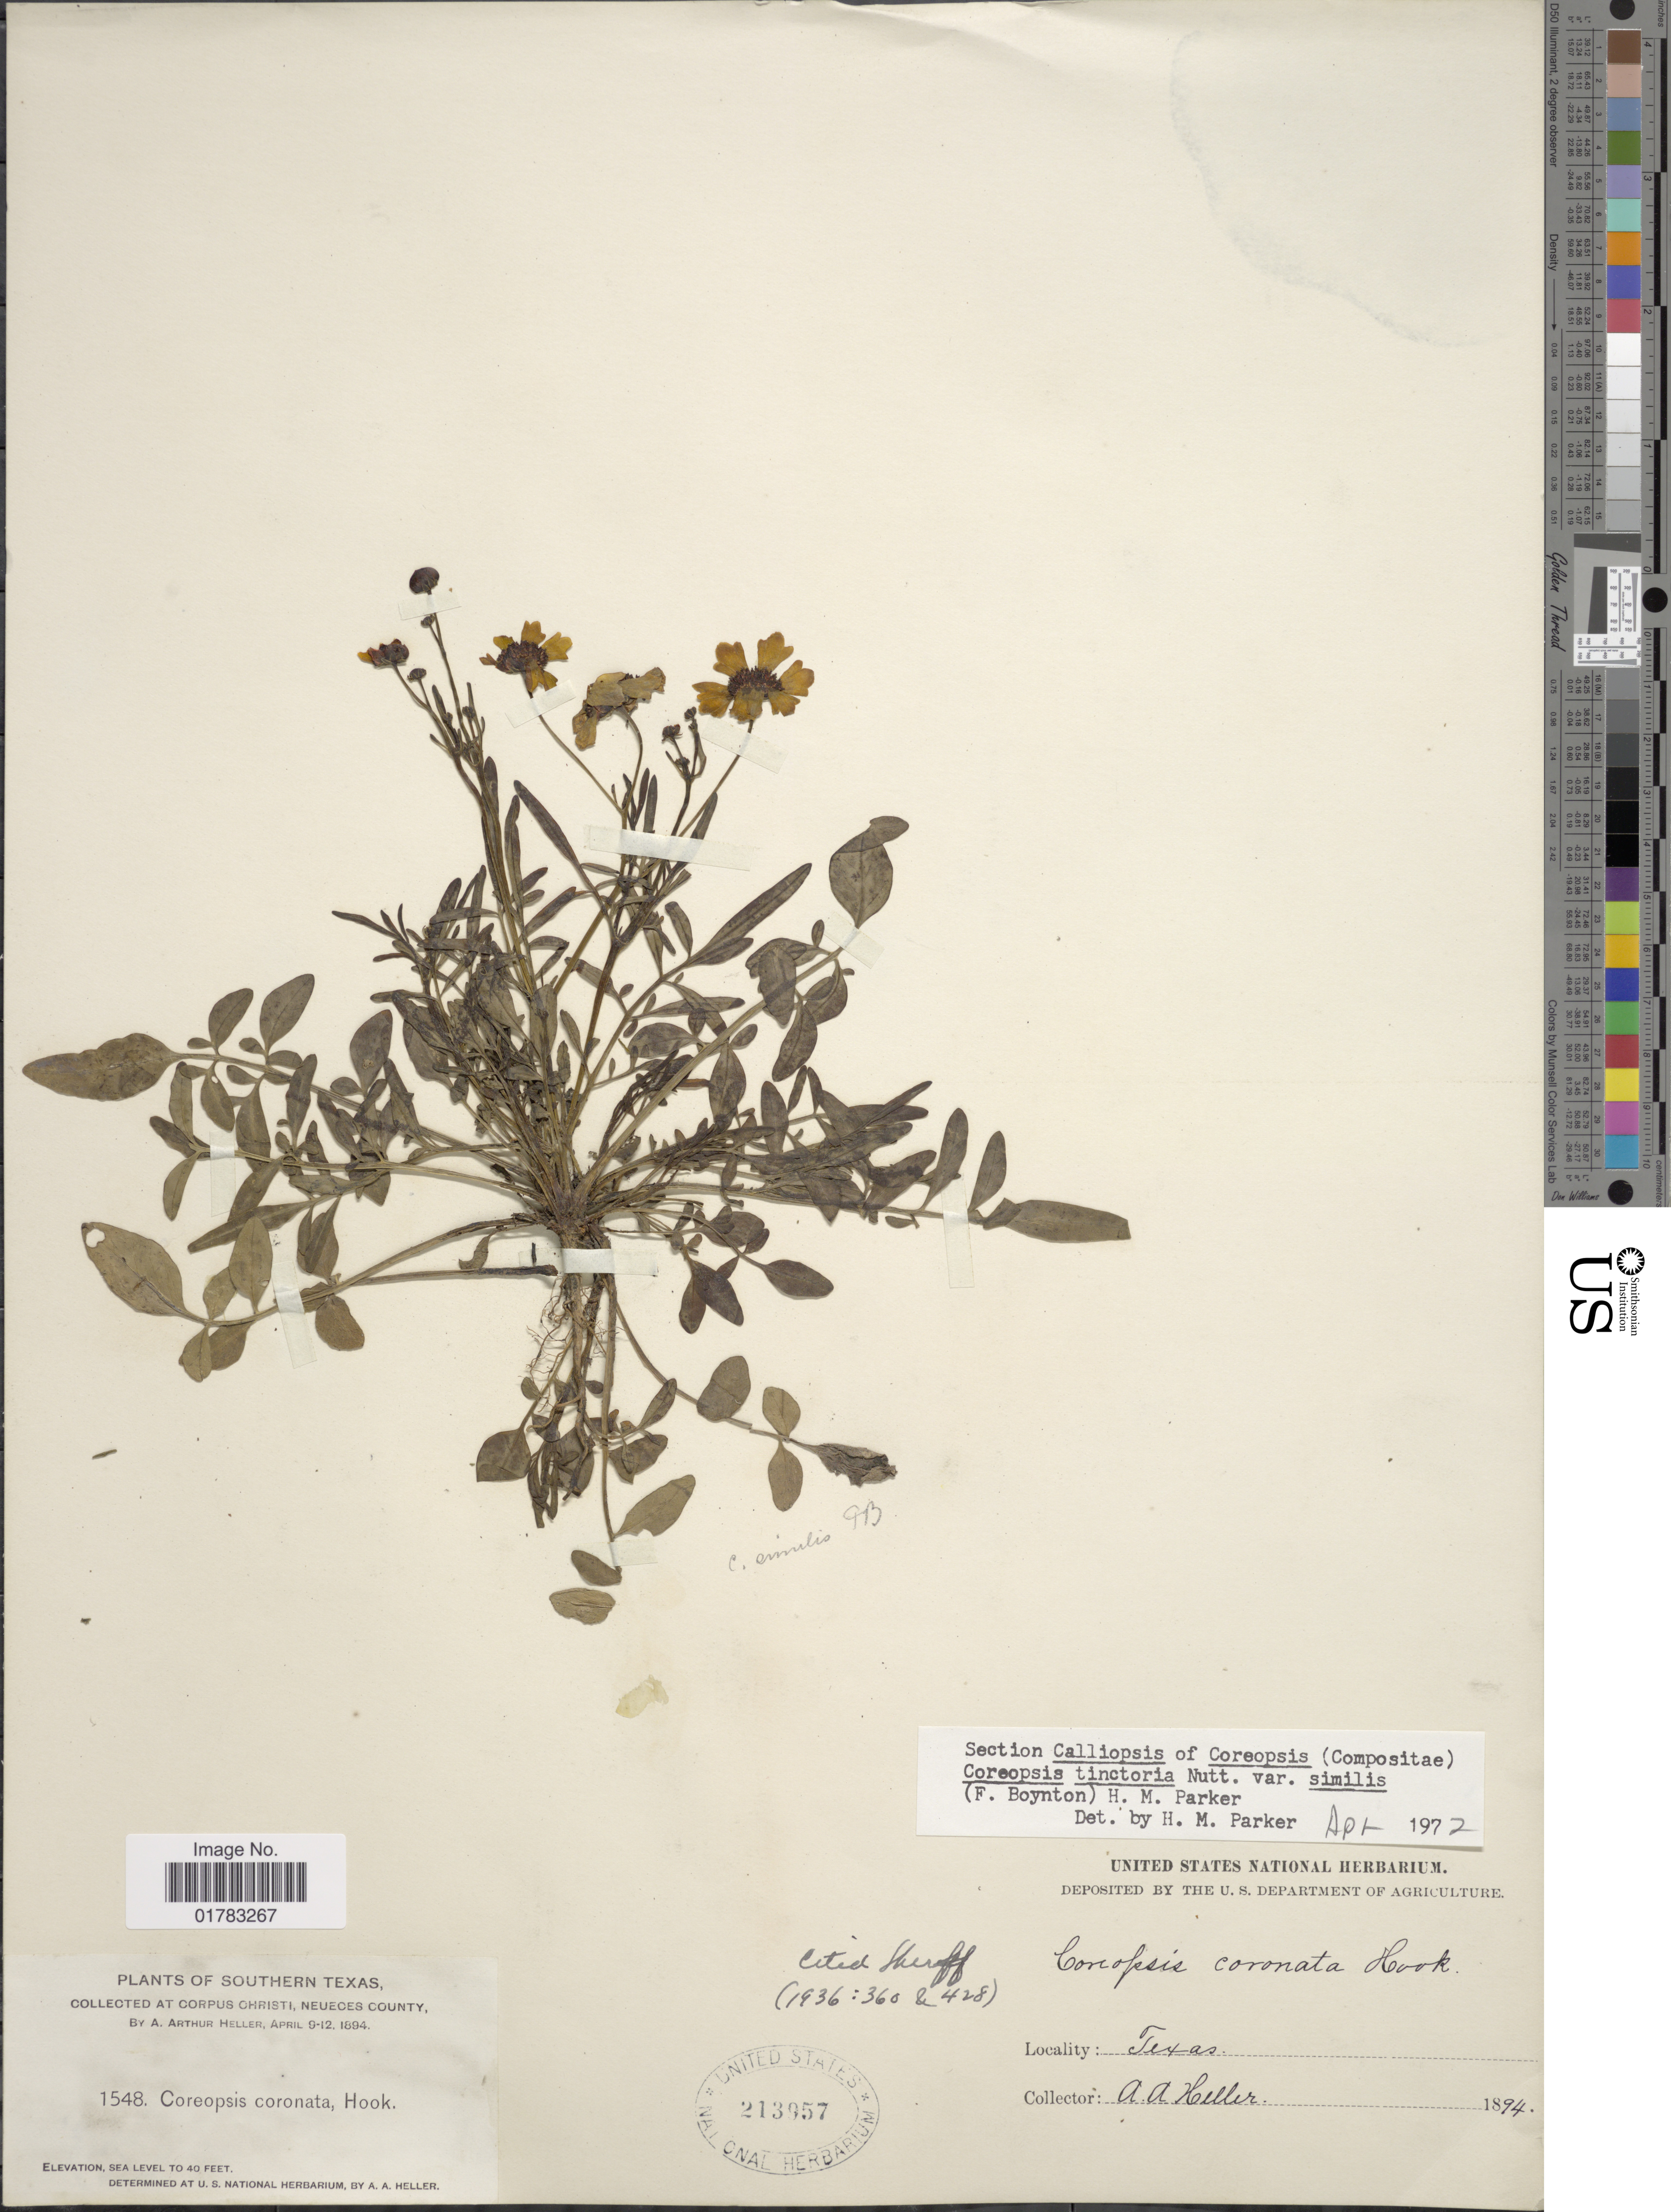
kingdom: Plantae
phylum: Tracheophyta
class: Magnoliopsida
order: Asterales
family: Asteraceae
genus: Coreopsis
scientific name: Coreopsis tinctoria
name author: Nutt.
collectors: A. A. Heller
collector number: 1548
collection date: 1894-04-09/1894-04-12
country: United States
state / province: Texas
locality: Southern Texas, Corpus Christi, Neueces County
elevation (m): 12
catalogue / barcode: US 213957